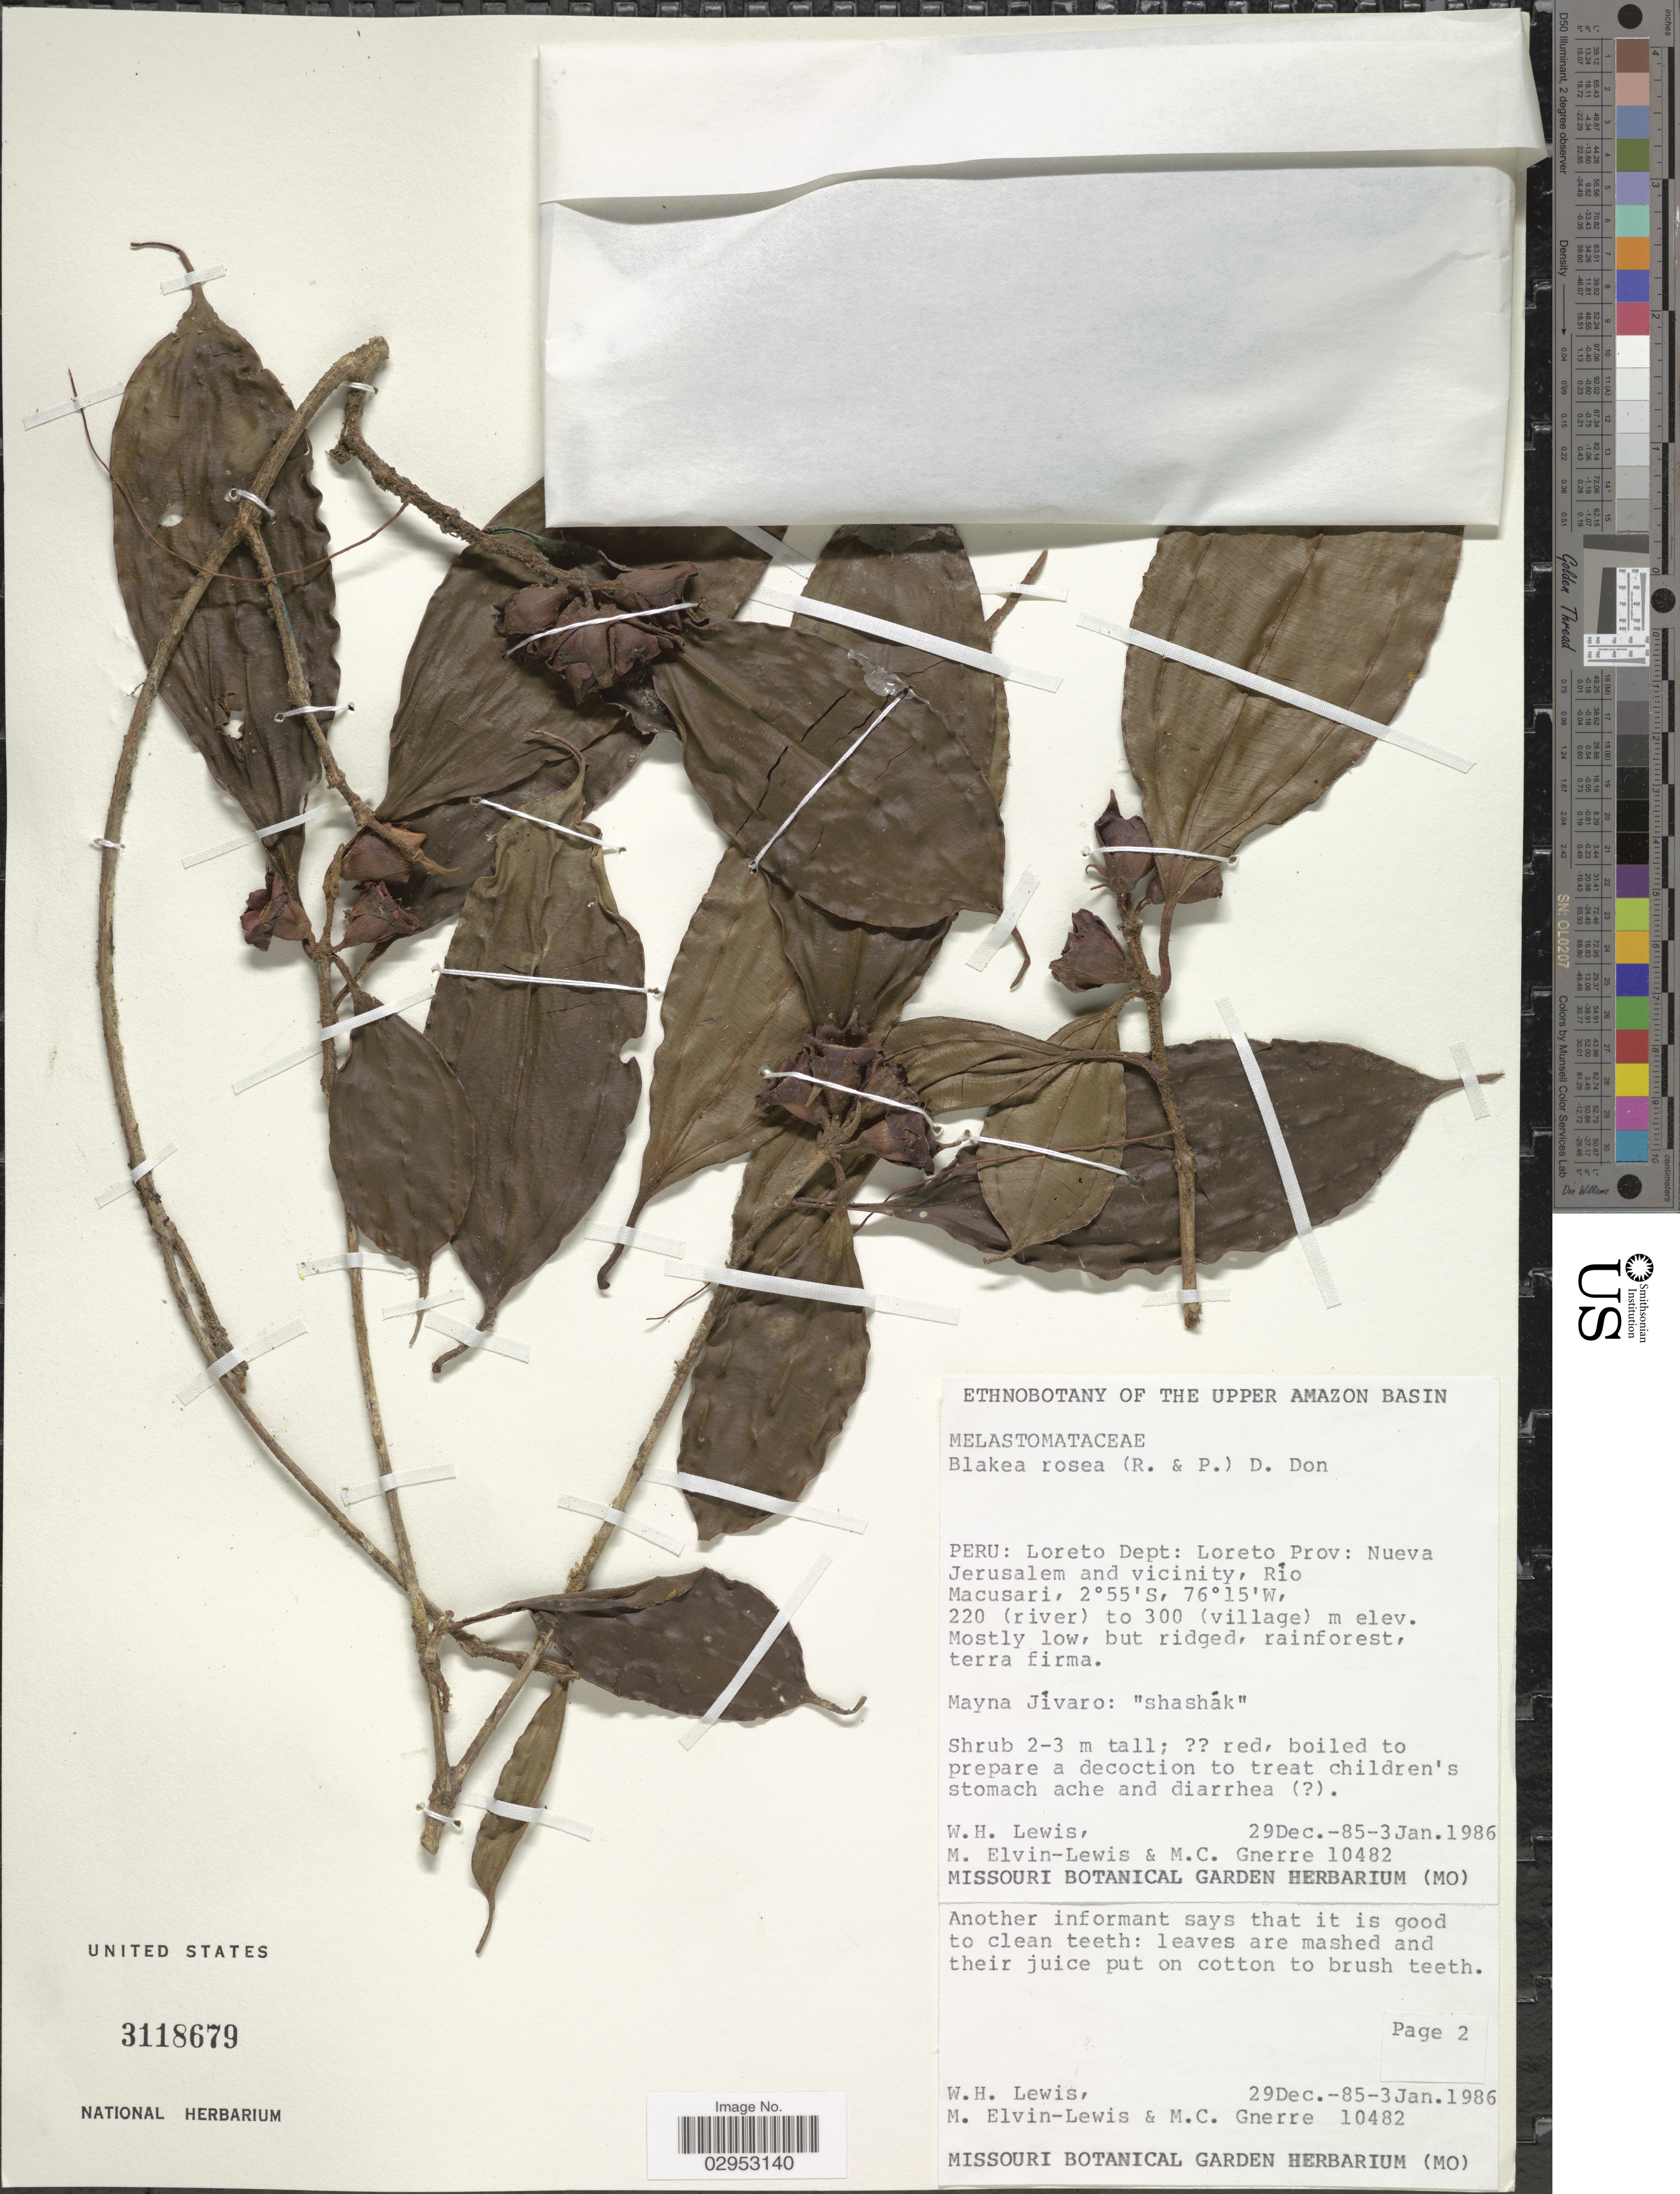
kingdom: Plantae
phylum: Tracheophyta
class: Magnoliopsida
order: Myrtales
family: Melastomataceae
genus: Blakea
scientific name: Blakea ovalis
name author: (Ruiz) D. Don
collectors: W. H. Lewis, M. Elvin-Lewis & M. Gnerre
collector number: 10482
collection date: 1985-12-29/1986-01-03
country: Peru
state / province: Loreto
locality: Loreto Dept.: Nueva Jerusalem and vicinity, Río Macusari.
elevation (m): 220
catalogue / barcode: US 3118679